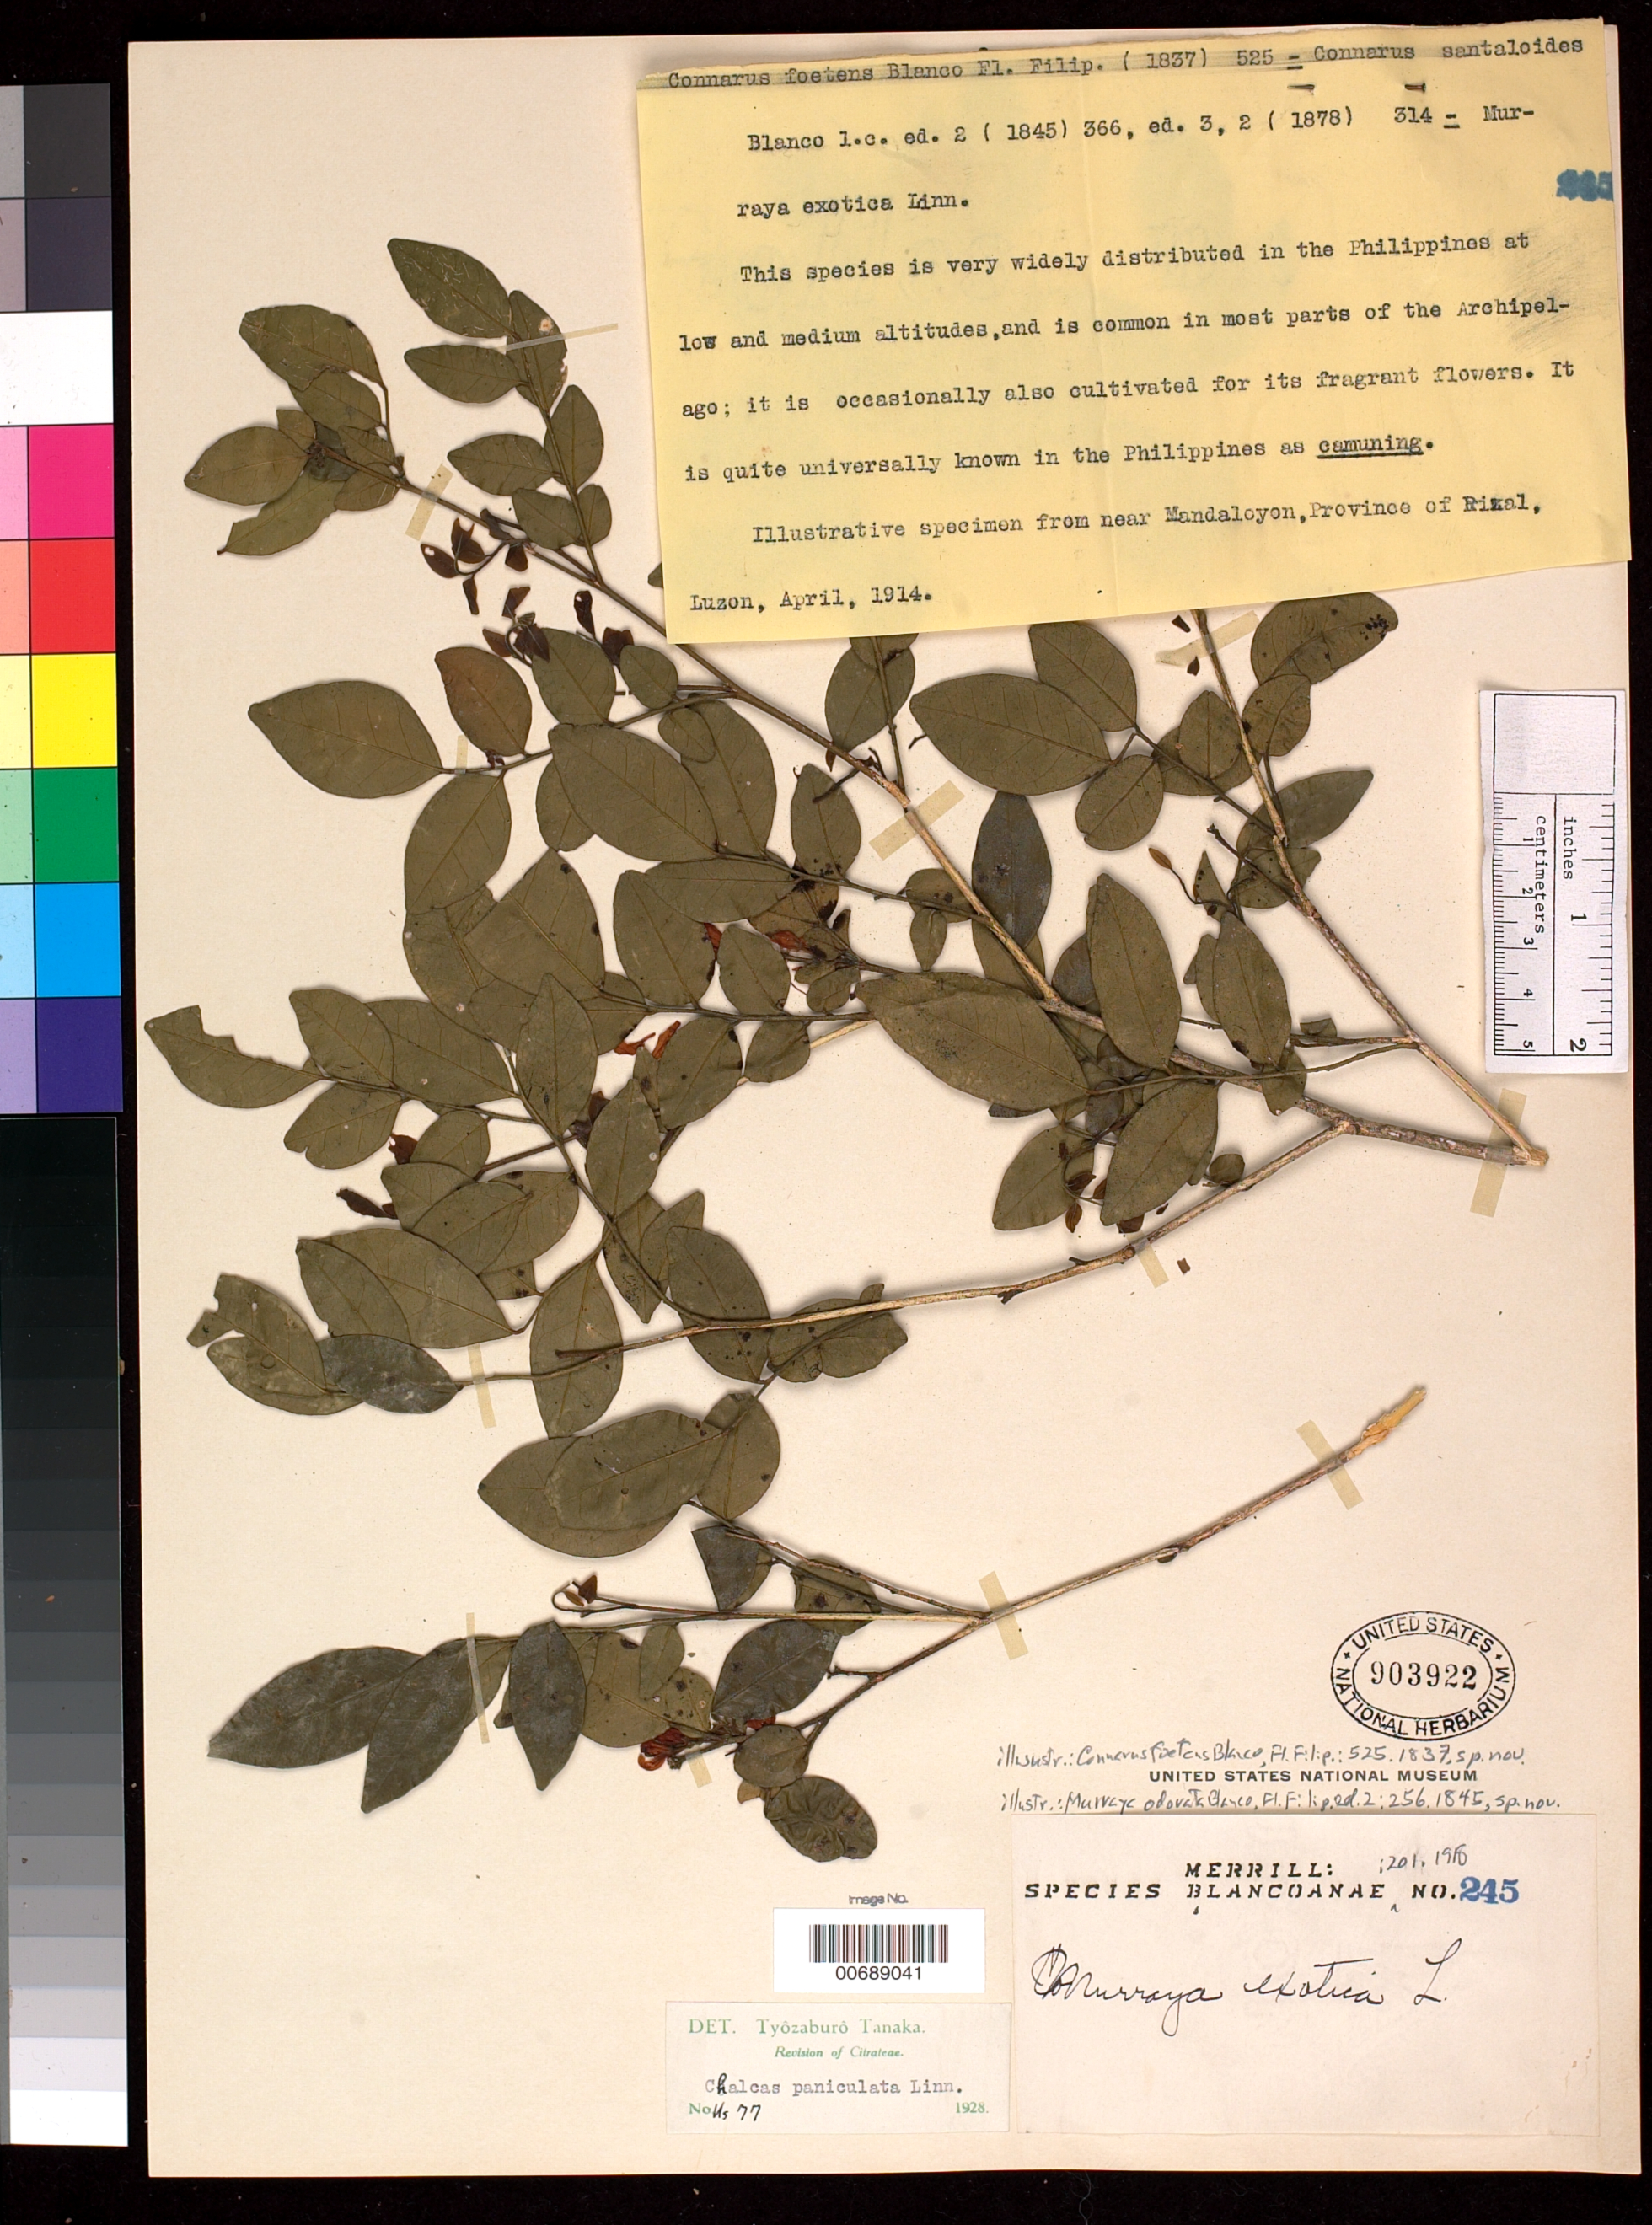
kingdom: Plantae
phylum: Tracheophyta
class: Magnoliopsida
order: Sapindales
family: Rutaceae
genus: Chalcas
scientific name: Chalcas paniculata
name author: L.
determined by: Tanaka, --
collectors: E. D. Merrill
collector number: Sp. Blancoan. 0245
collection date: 1914-04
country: Philippines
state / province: Calabarzon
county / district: Rizal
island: Luzon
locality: Mandaloyon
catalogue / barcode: US 903922